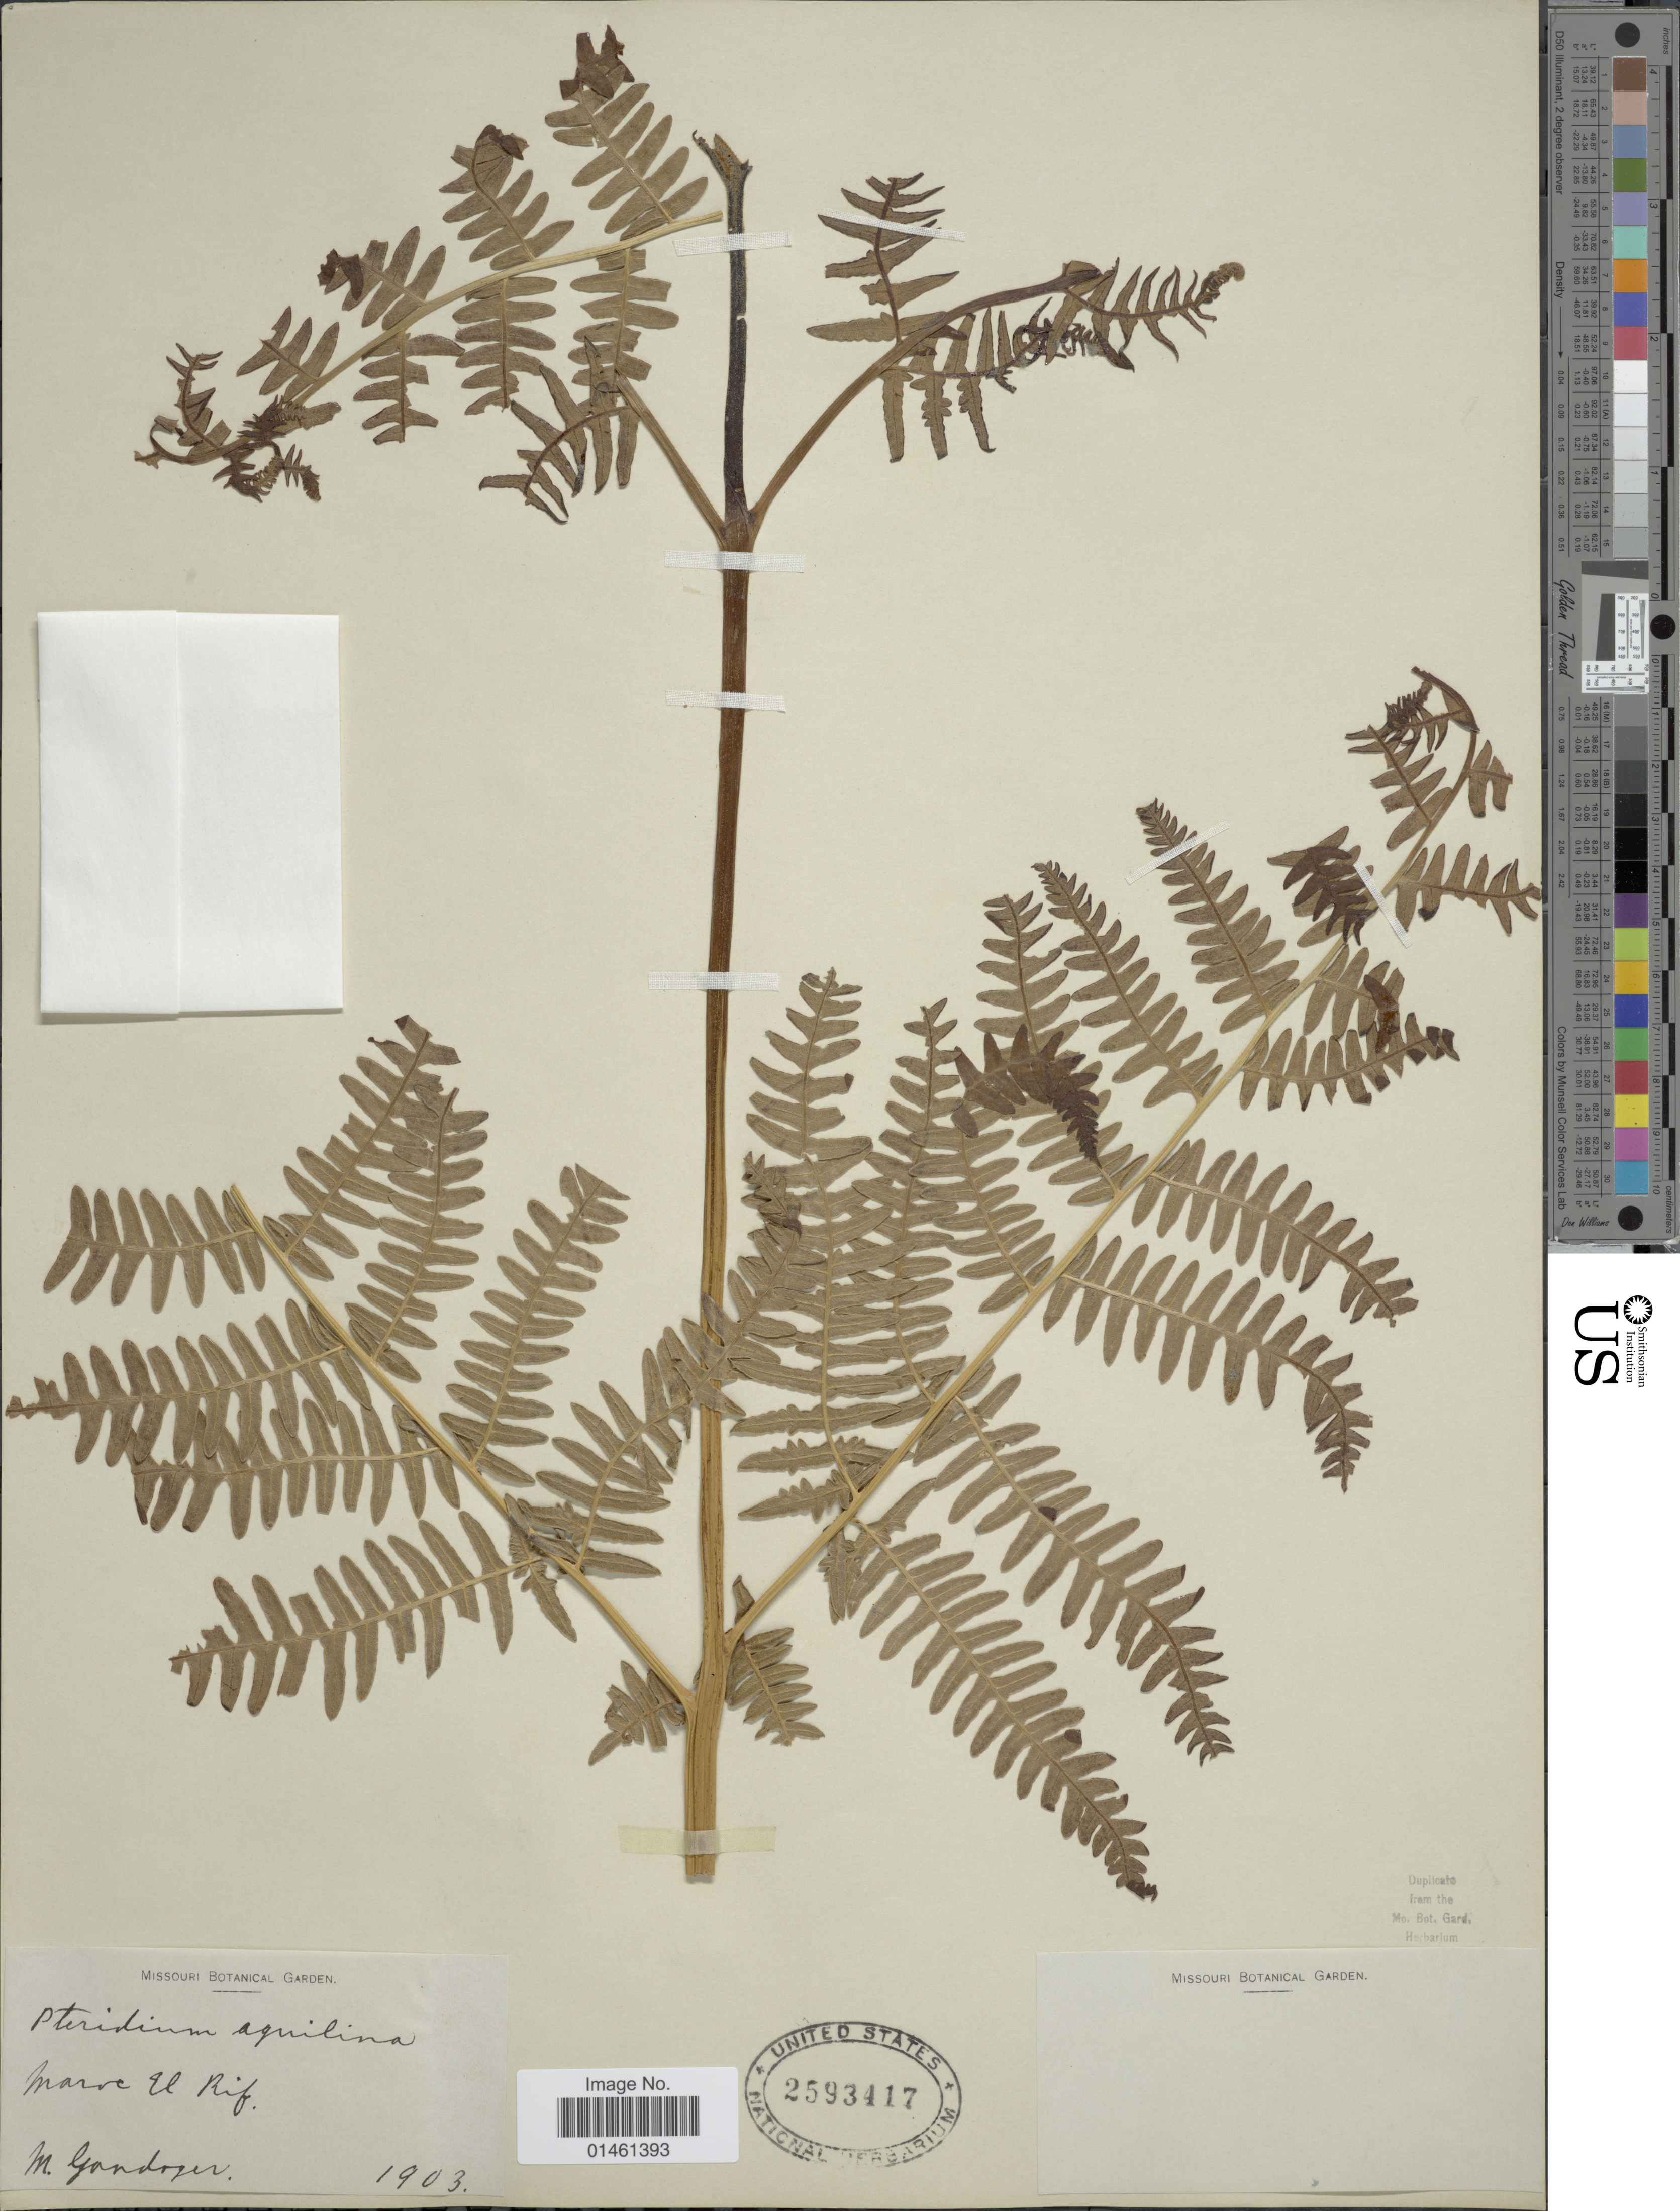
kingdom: Plantae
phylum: Tracheophyta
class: Polypodiopsida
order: Polypodiales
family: Dennstaedtiaceae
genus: Pteridium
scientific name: Pteridium aquilinum var. typicum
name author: R.M. Tryon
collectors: M. Gandoger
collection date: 1903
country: Morocco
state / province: Taza-Al Hoceima-Taounate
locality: Marve El Rif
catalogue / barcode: US 2593417